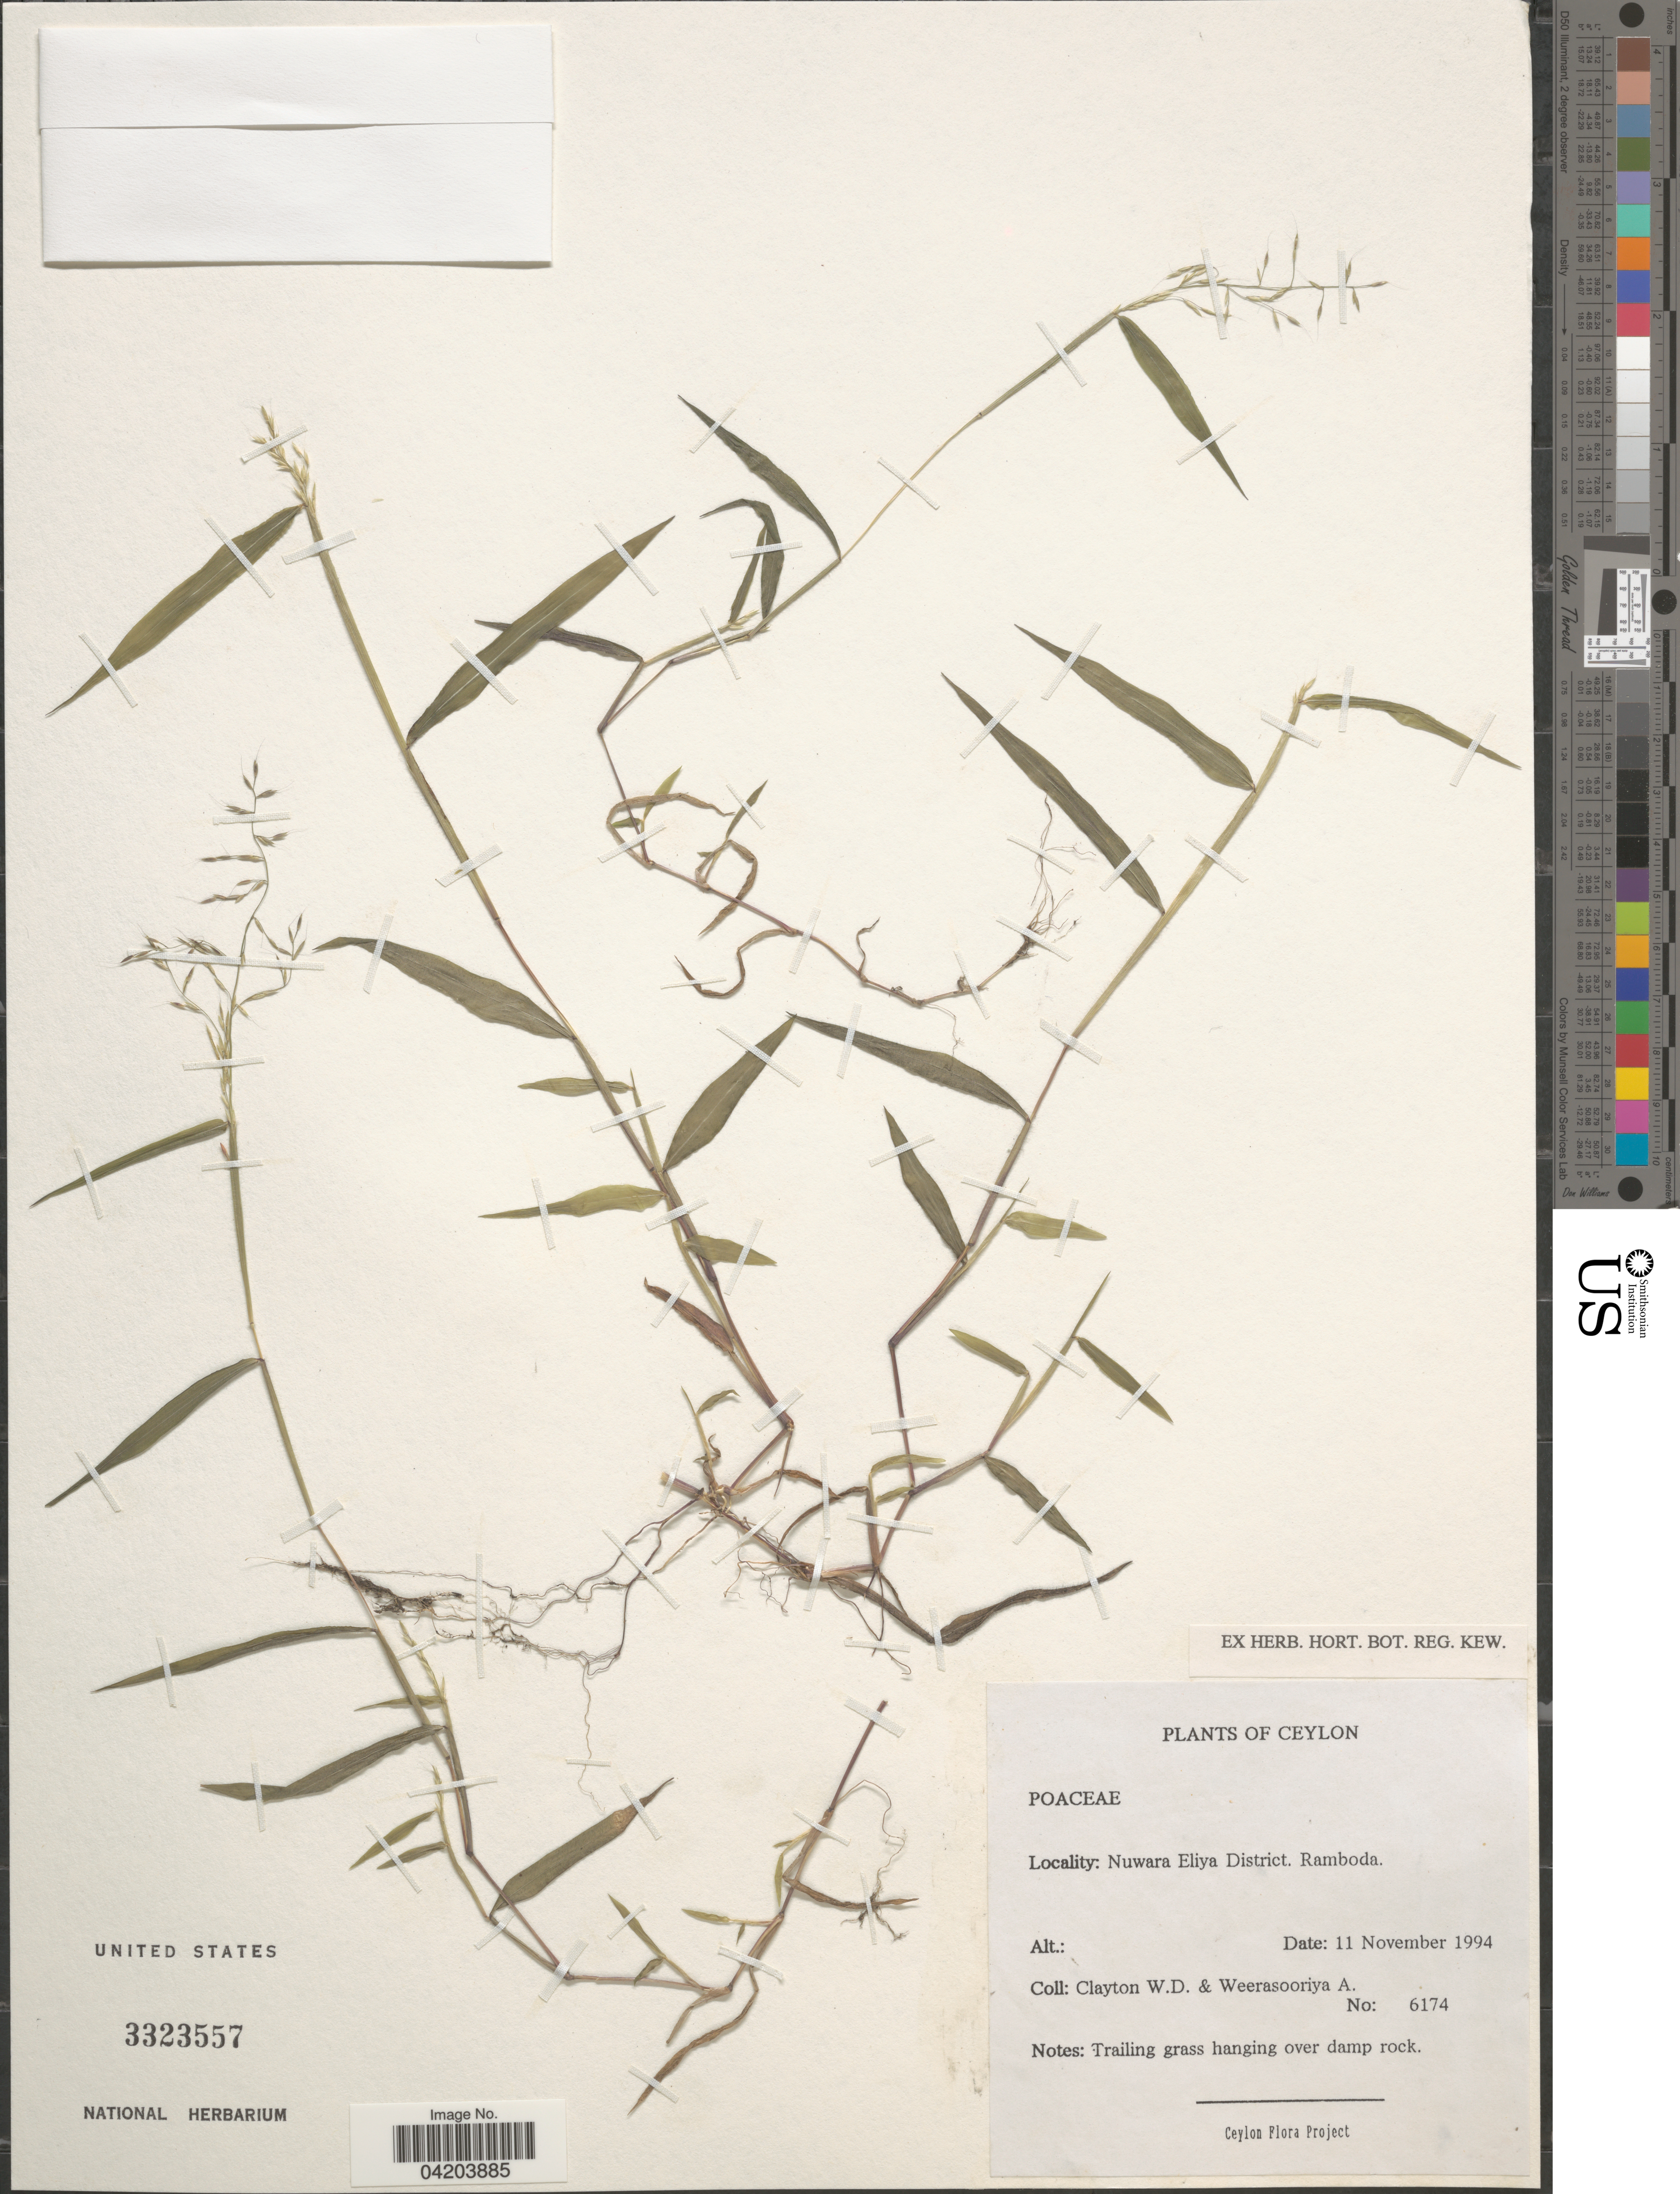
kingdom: Plantae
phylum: Tracheophyta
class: Liliopsida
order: Poales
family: Poaceae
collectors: W. D. Clayton & A. Weerasooriya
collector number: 6174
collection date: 1994-11-11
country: Sri Lanka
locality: Ceylon. Nuwara Eliya District. Ramboda.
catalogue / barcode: US 3323557